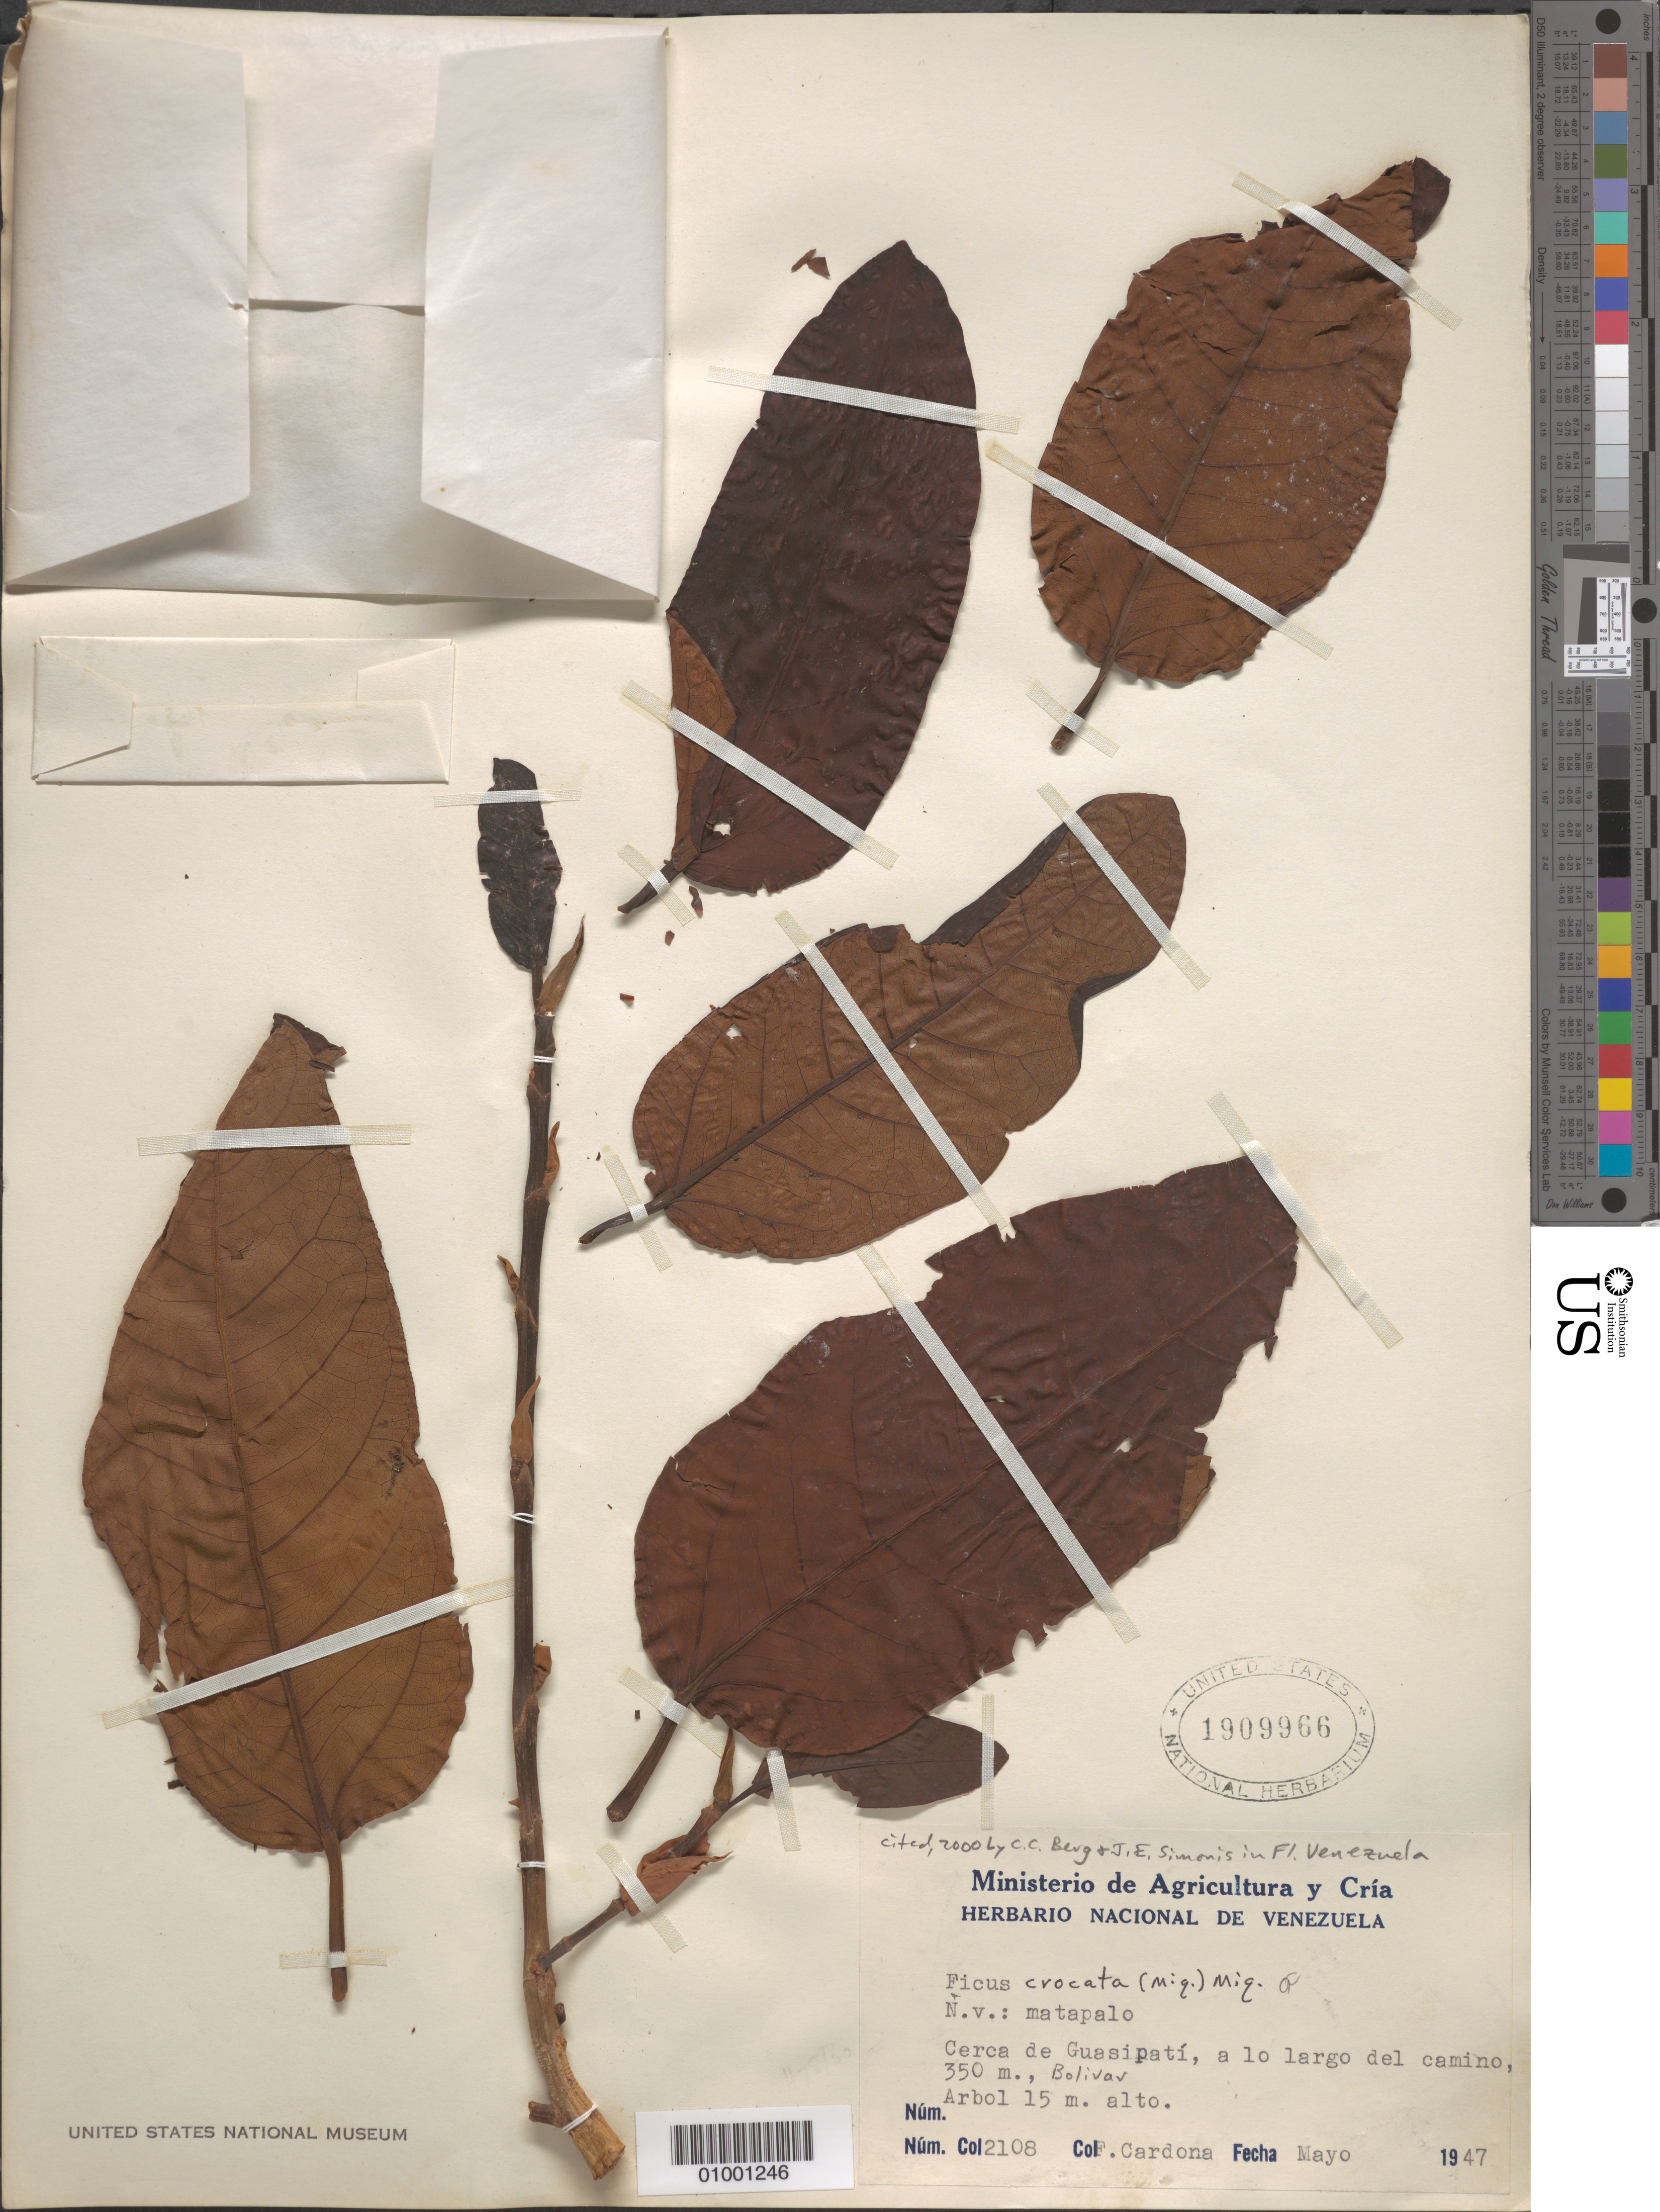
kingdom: Plantae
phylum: Tracheophyta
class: Magnoliopsida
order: Rosales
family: Moraceae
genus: Ficus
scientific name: Ficus crocata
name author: (Miq.) Miq.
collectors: F. Cardona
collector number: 2108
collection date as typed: May-47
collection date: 1947-05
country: Venezuela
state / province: Bolívar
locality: Cerca de Guasipatí, a lo largo del camino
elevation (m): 350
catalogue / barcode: US 1909966